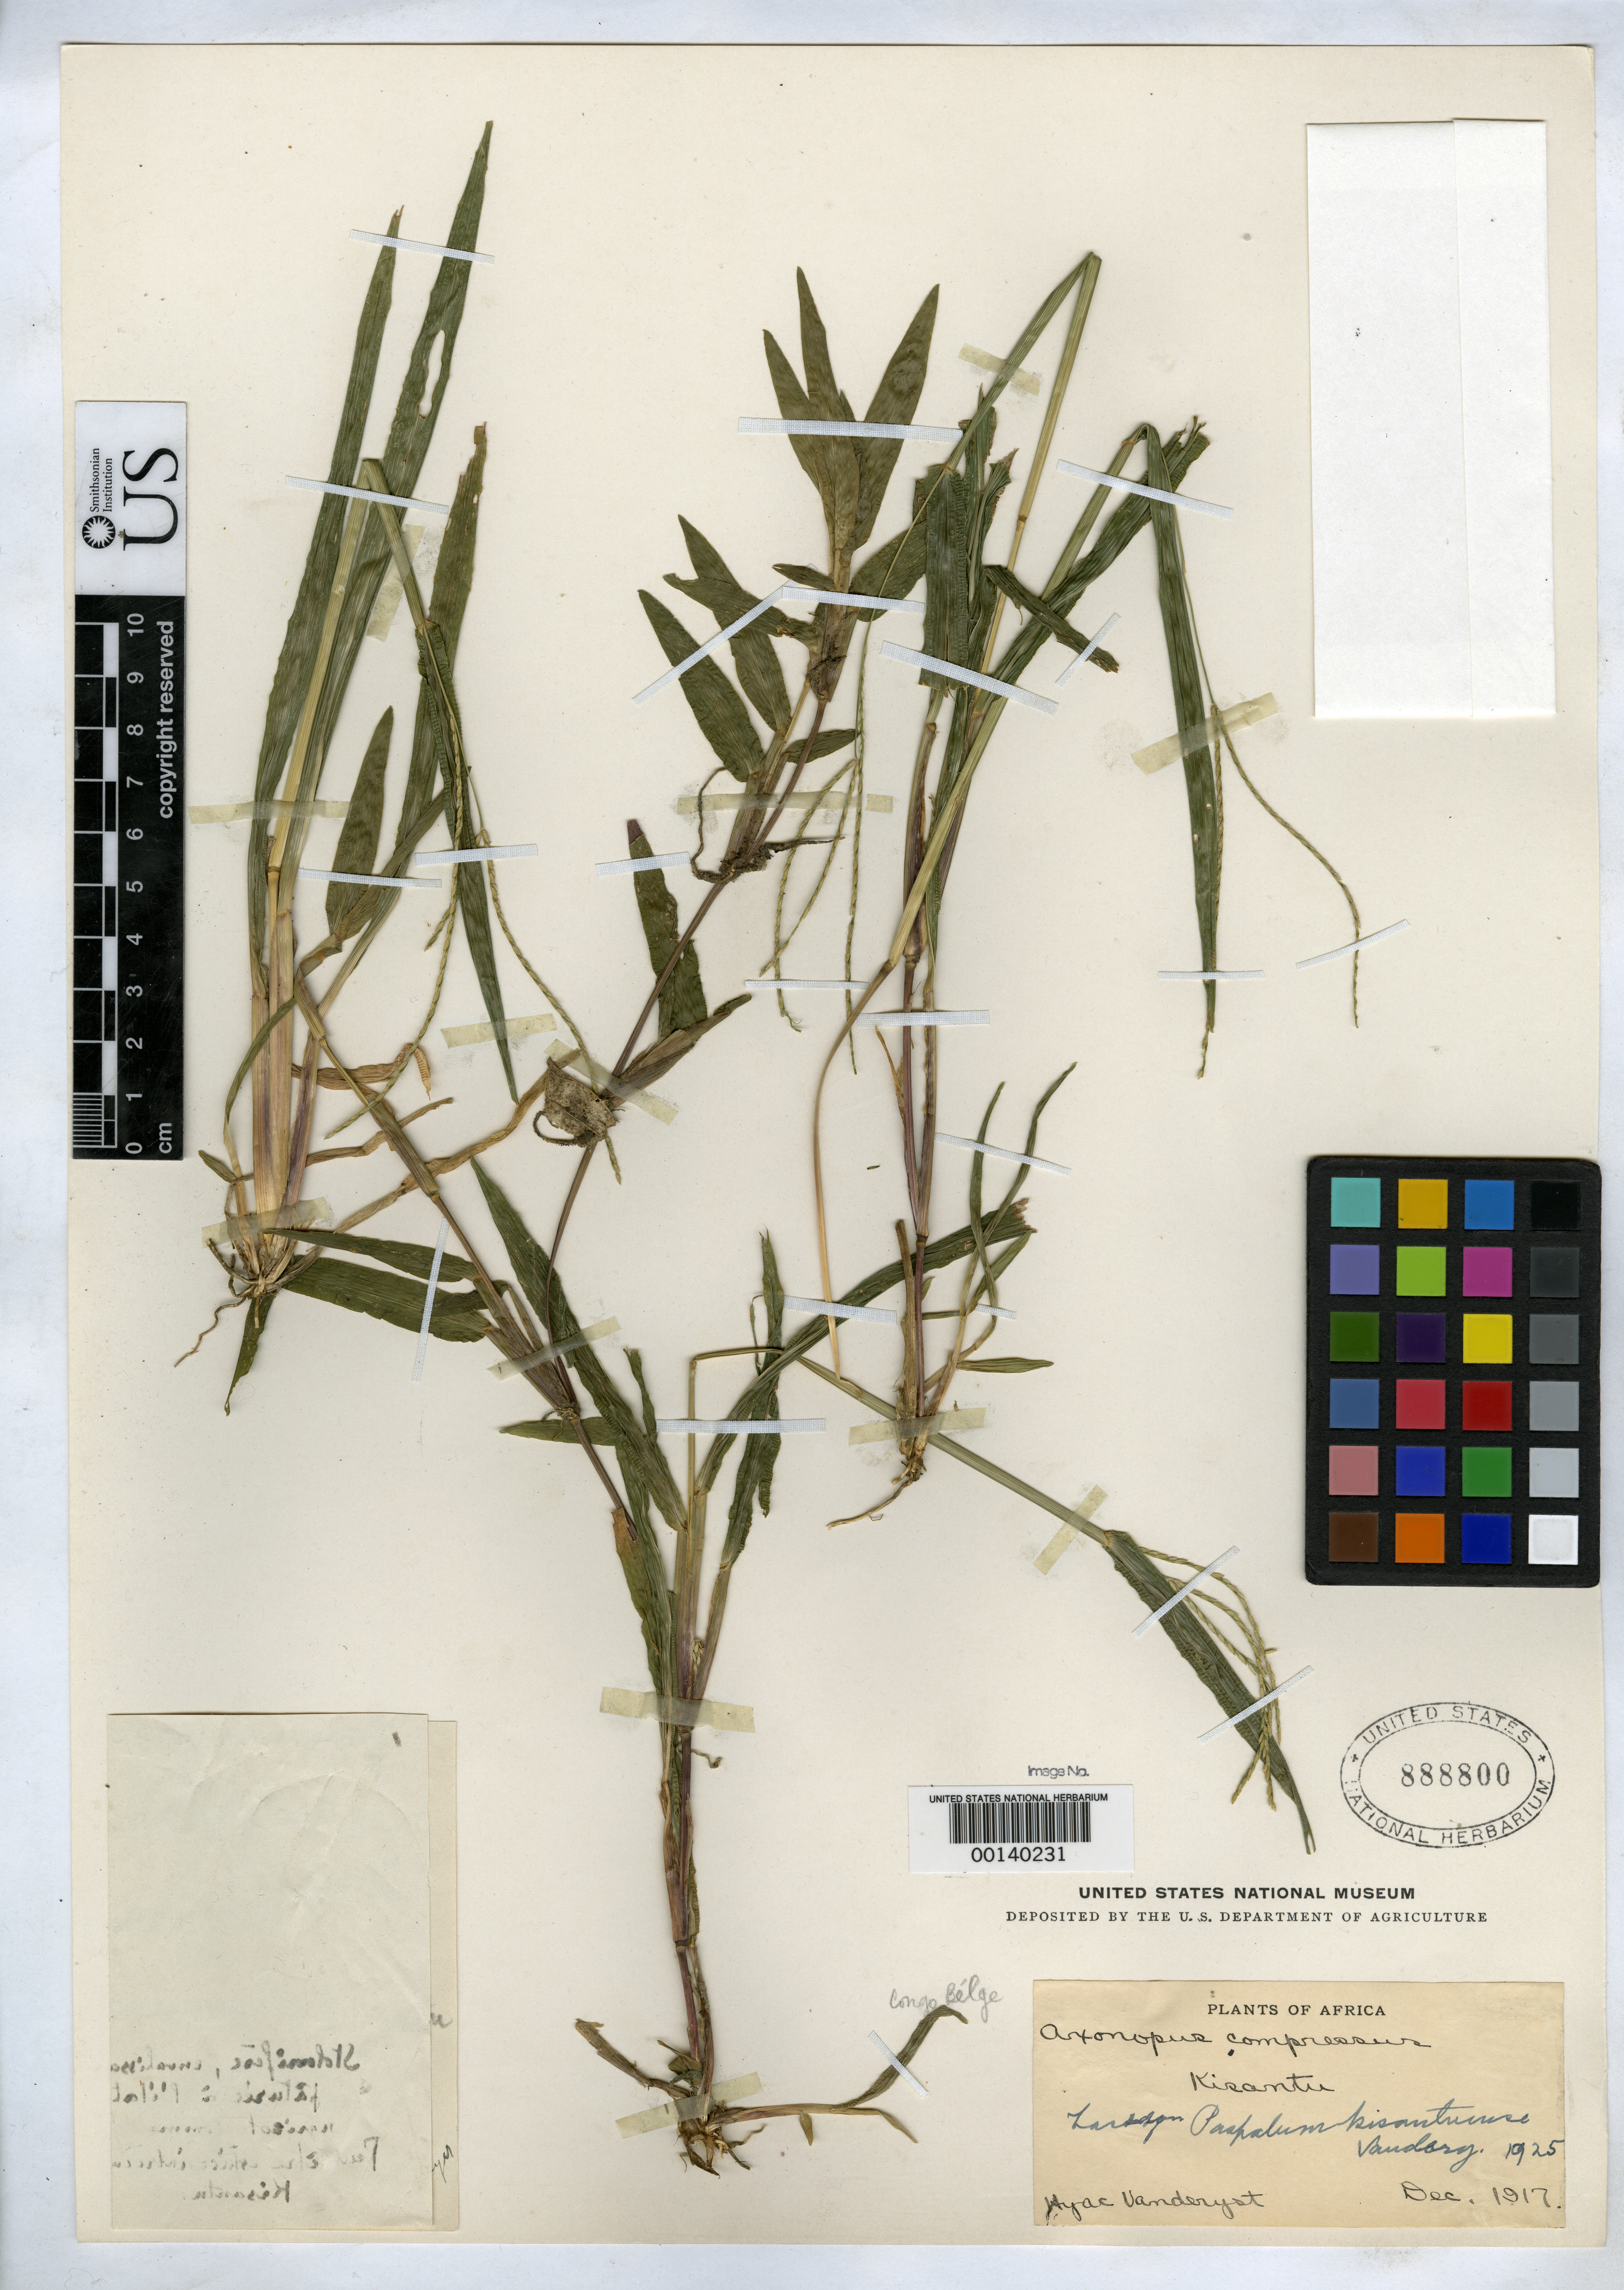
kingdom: Plantae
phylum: Tracheophyta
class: Liliopsida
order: Poales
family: Poaceae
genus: Paspalum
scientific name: Paspalum kisantuense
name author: Vanderyst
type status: Type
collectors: H. J. R. Vanderyst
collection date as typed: Dec 1917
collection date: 1917-12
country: Congo, Democratic Republic of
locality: Kisantu.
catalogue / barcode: US 888800